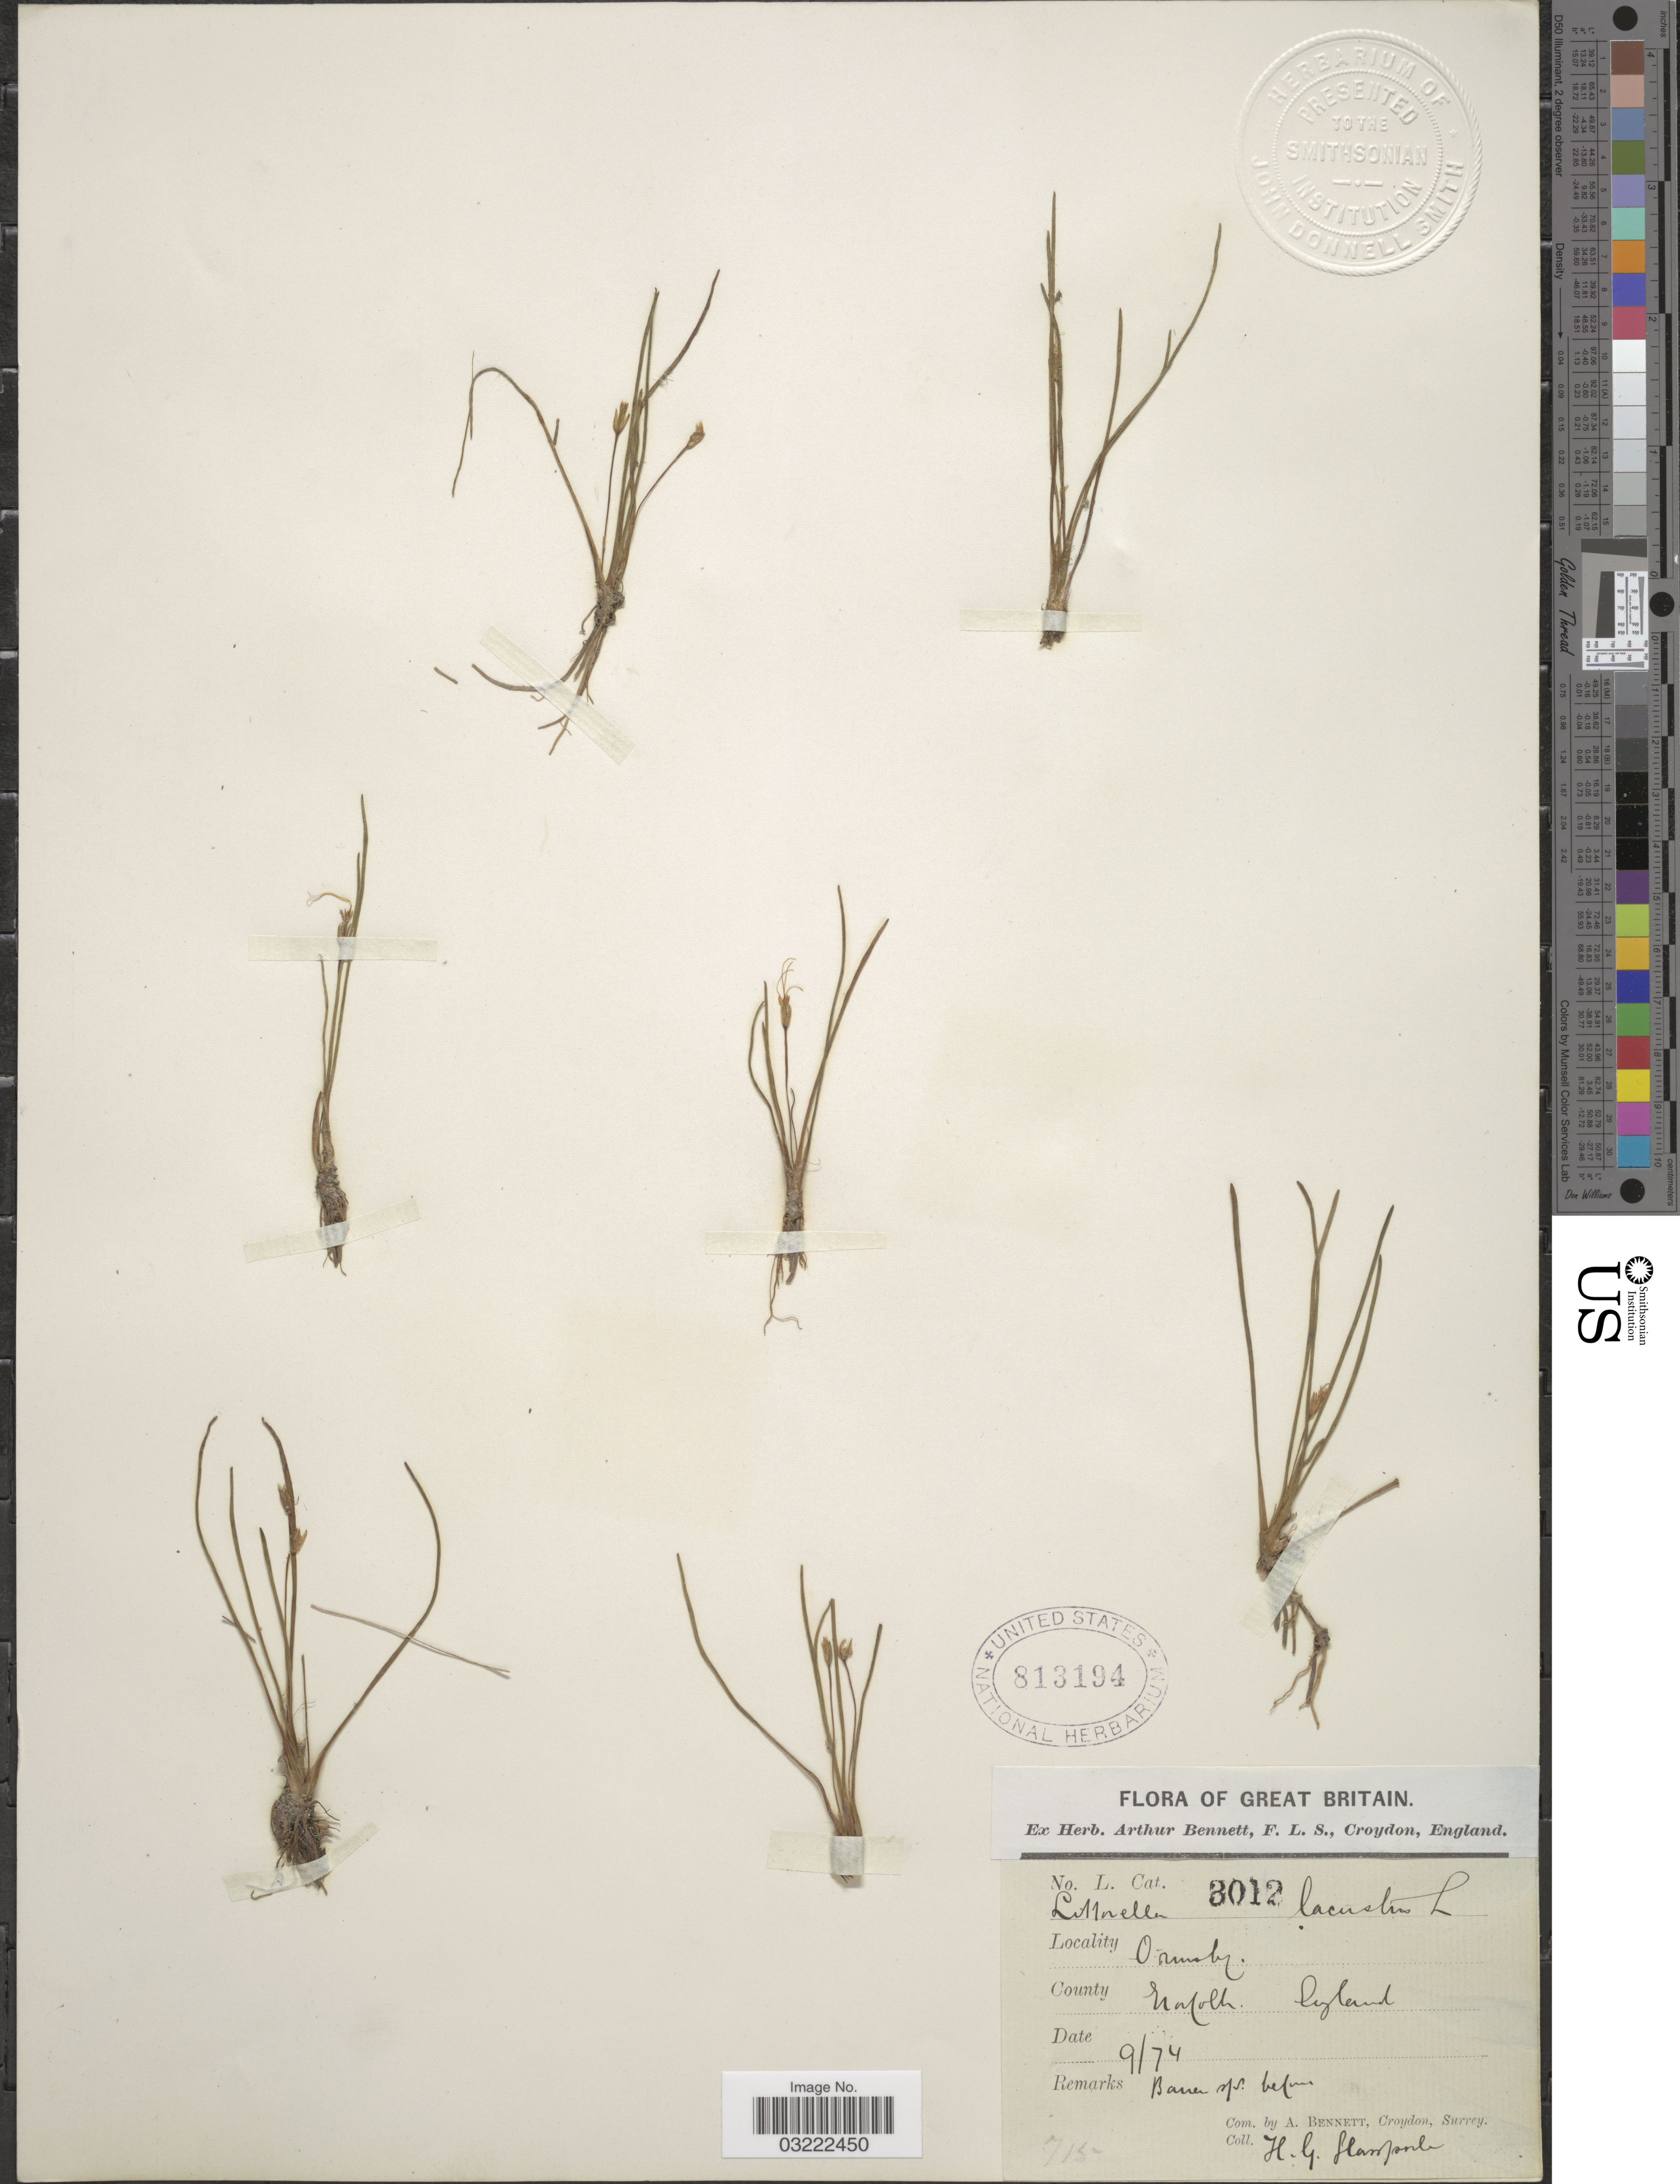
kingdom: Plantae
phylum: Tracheophyta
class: Magnoliopsida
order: Lamiales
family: Plantaginaceae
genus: Littorella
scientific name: Littorella lacustris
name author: L.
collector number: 3012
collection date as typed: Transcribed d/m/y: /9/74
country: United Kingdom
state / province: England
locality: Great Britain, Ormesby, County Norfolk.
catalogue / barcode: US 813194